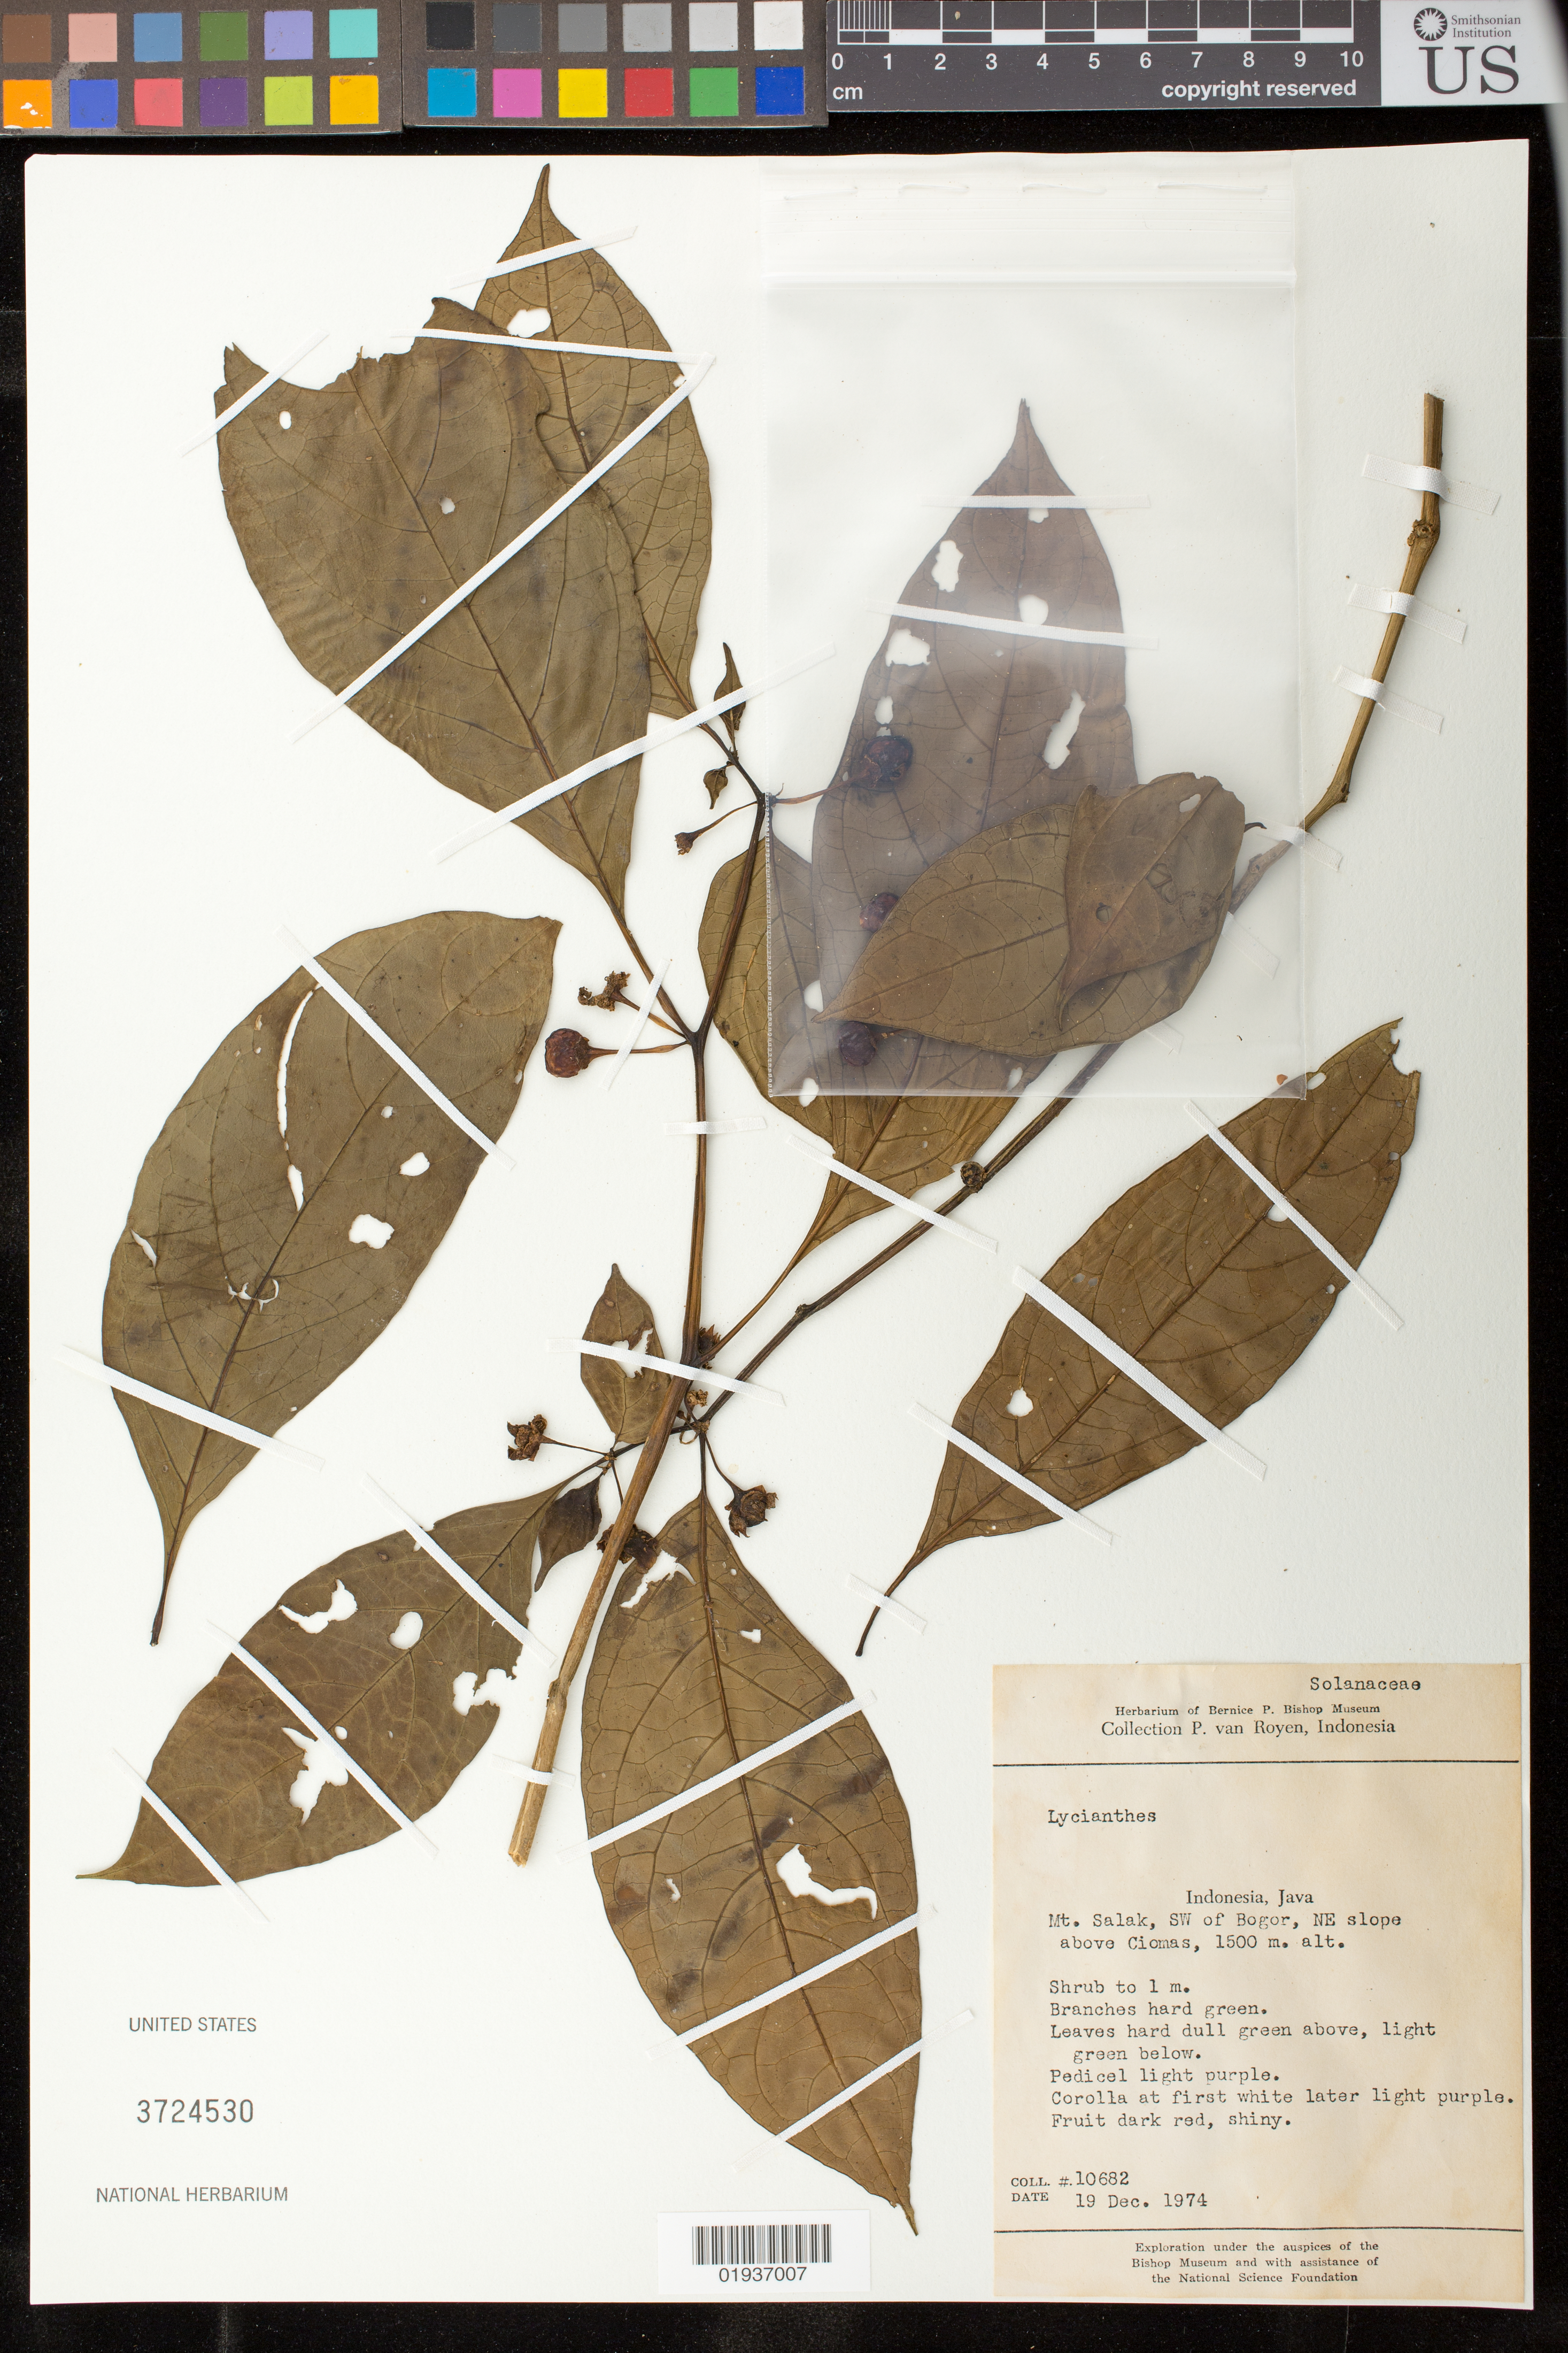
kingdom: Plantae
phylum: Tracheophyta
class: Magnoliopsida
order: Solanales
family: Solanaceae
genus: Lycianthes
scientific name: Lycianthes laevis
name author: (Dunal) Bitter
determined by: Knapp, S. D.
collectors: P. van Royen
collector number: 10682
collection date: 1974-12-19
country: Indonesia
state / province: Java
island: Java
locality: Mt. Salak, SW of Bogor, NE slope above Ciomas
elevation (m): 1500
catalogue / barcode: US 3724530